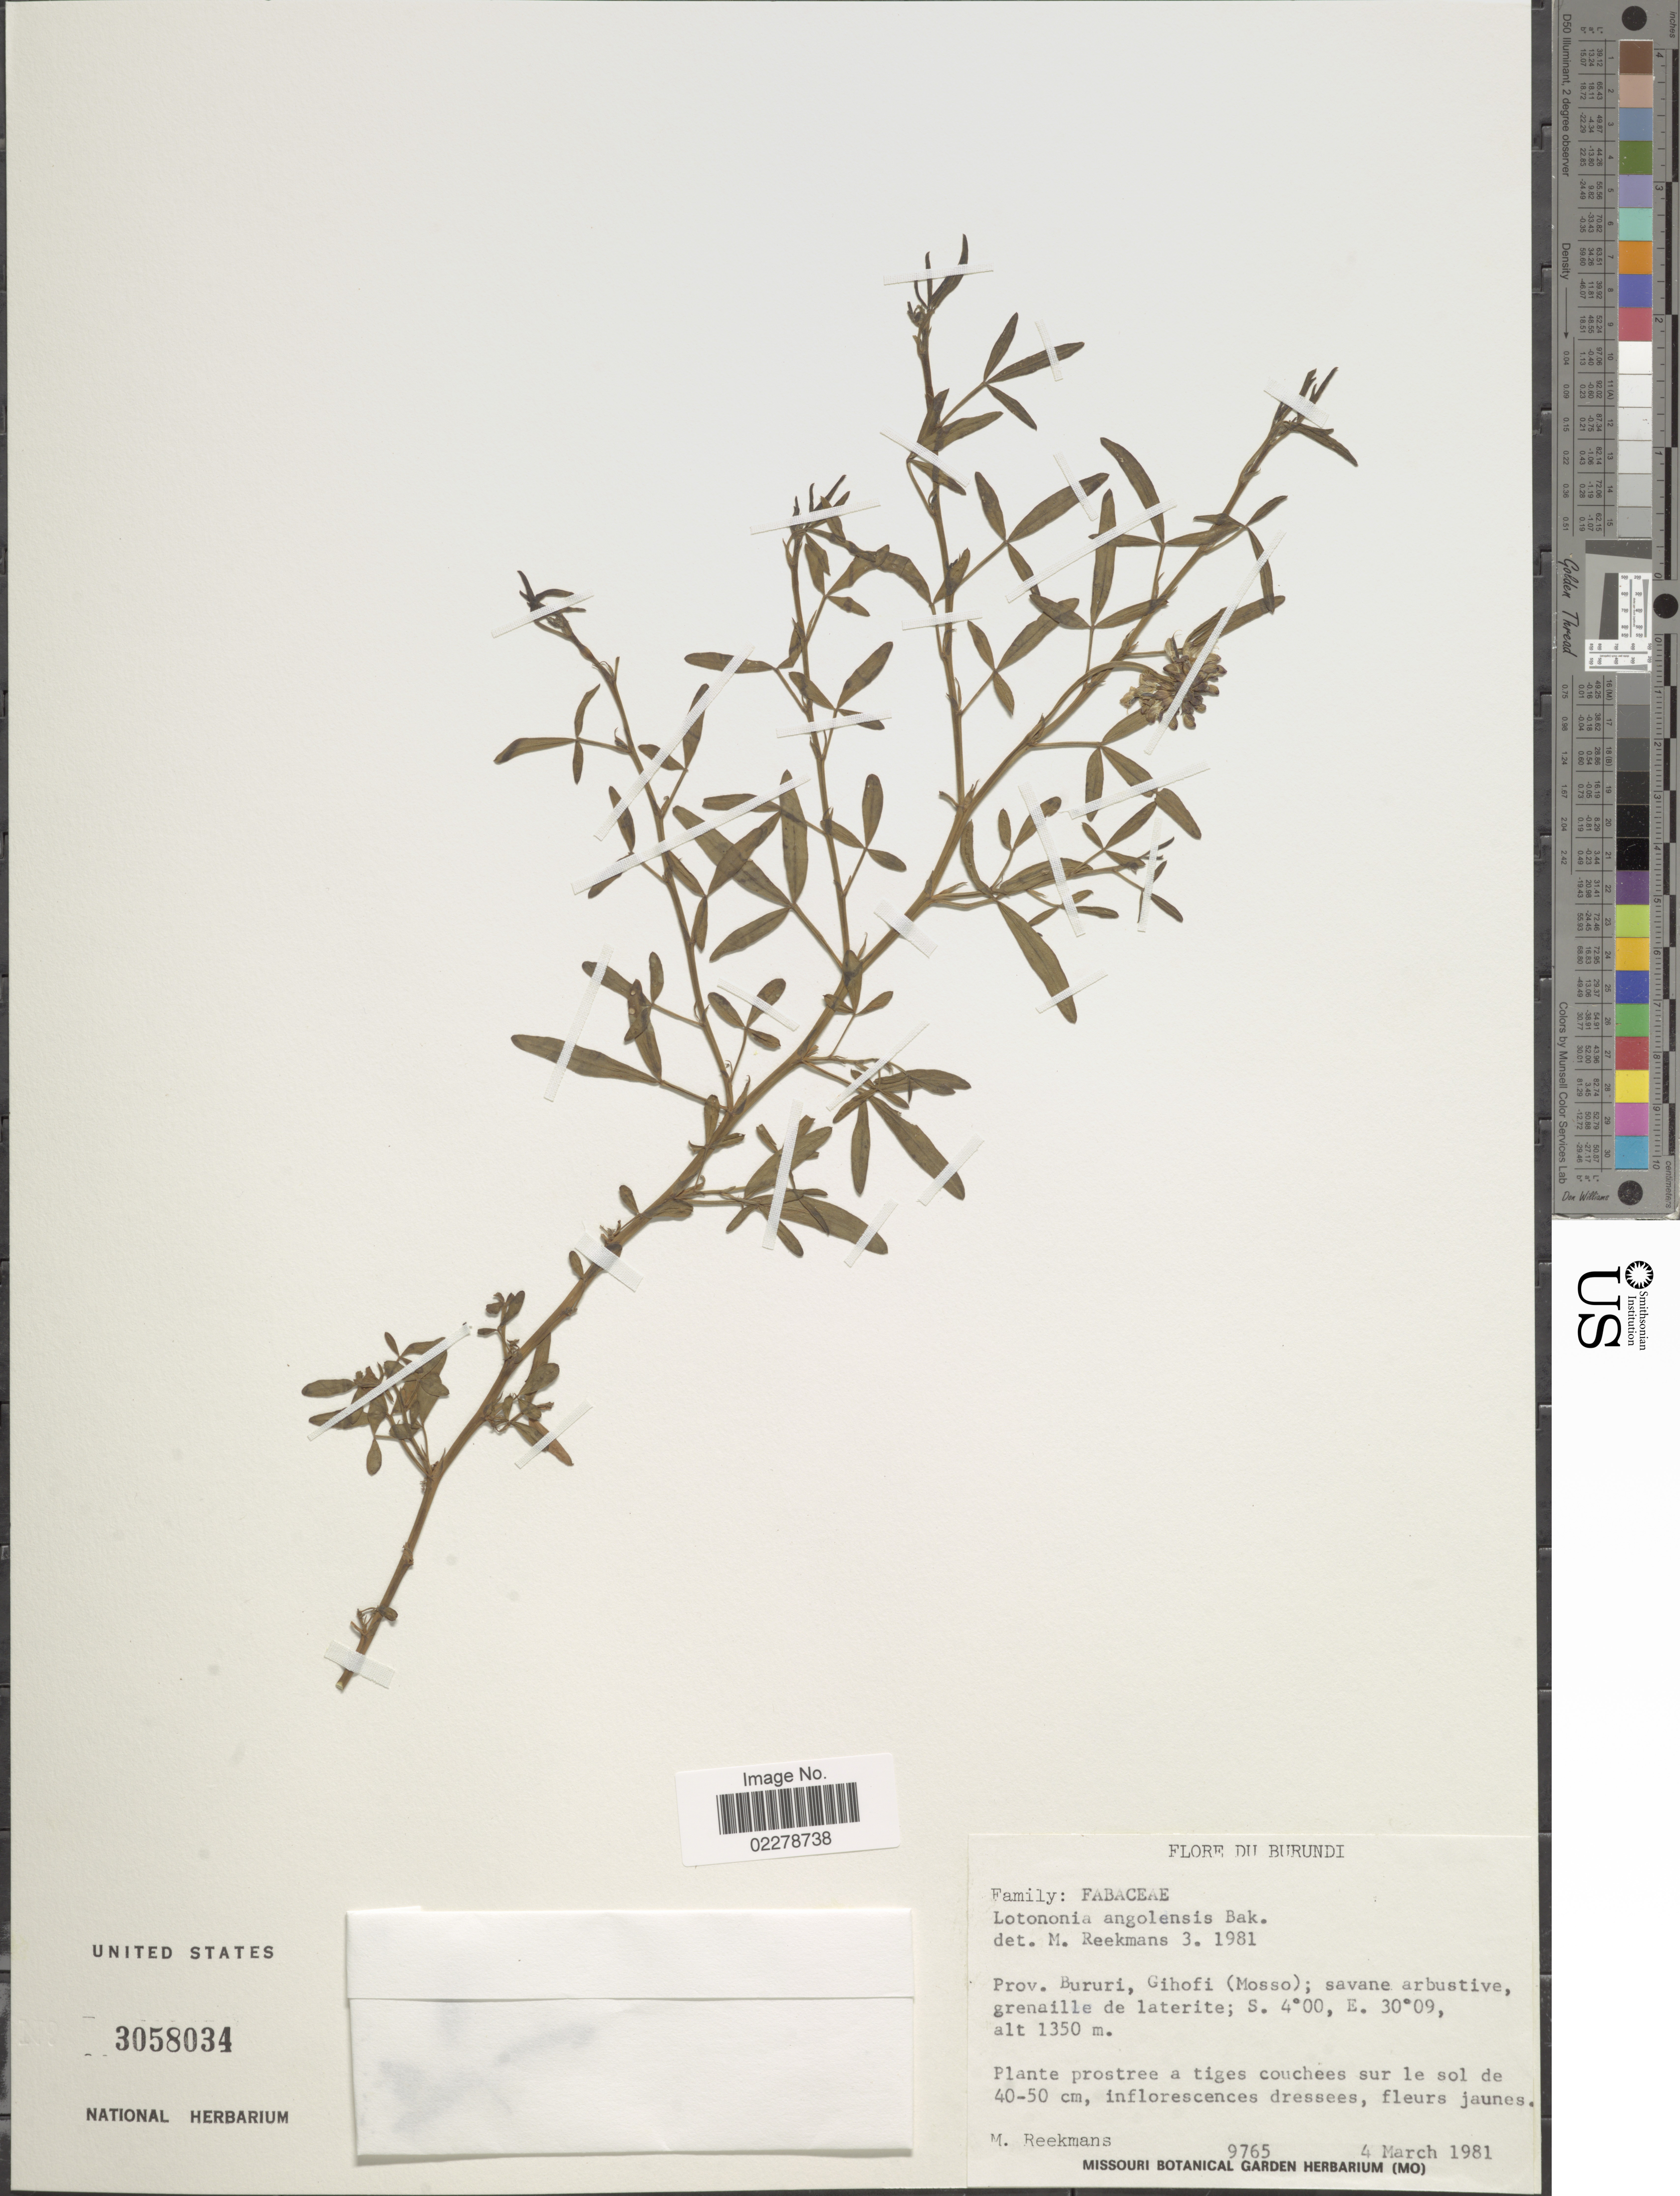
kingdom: Plantae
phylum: Tracheophyta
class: Magnoliopsida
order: Fabales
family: Fabaceae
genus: Lotononis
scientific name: Lotononis angolensis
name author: Baker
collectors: M. Reekmans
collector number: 9765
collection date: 1981-05-04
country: Burundi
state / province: Bururi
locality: Gihofi (Mosso)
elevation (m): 1350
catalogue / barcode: US 3058034